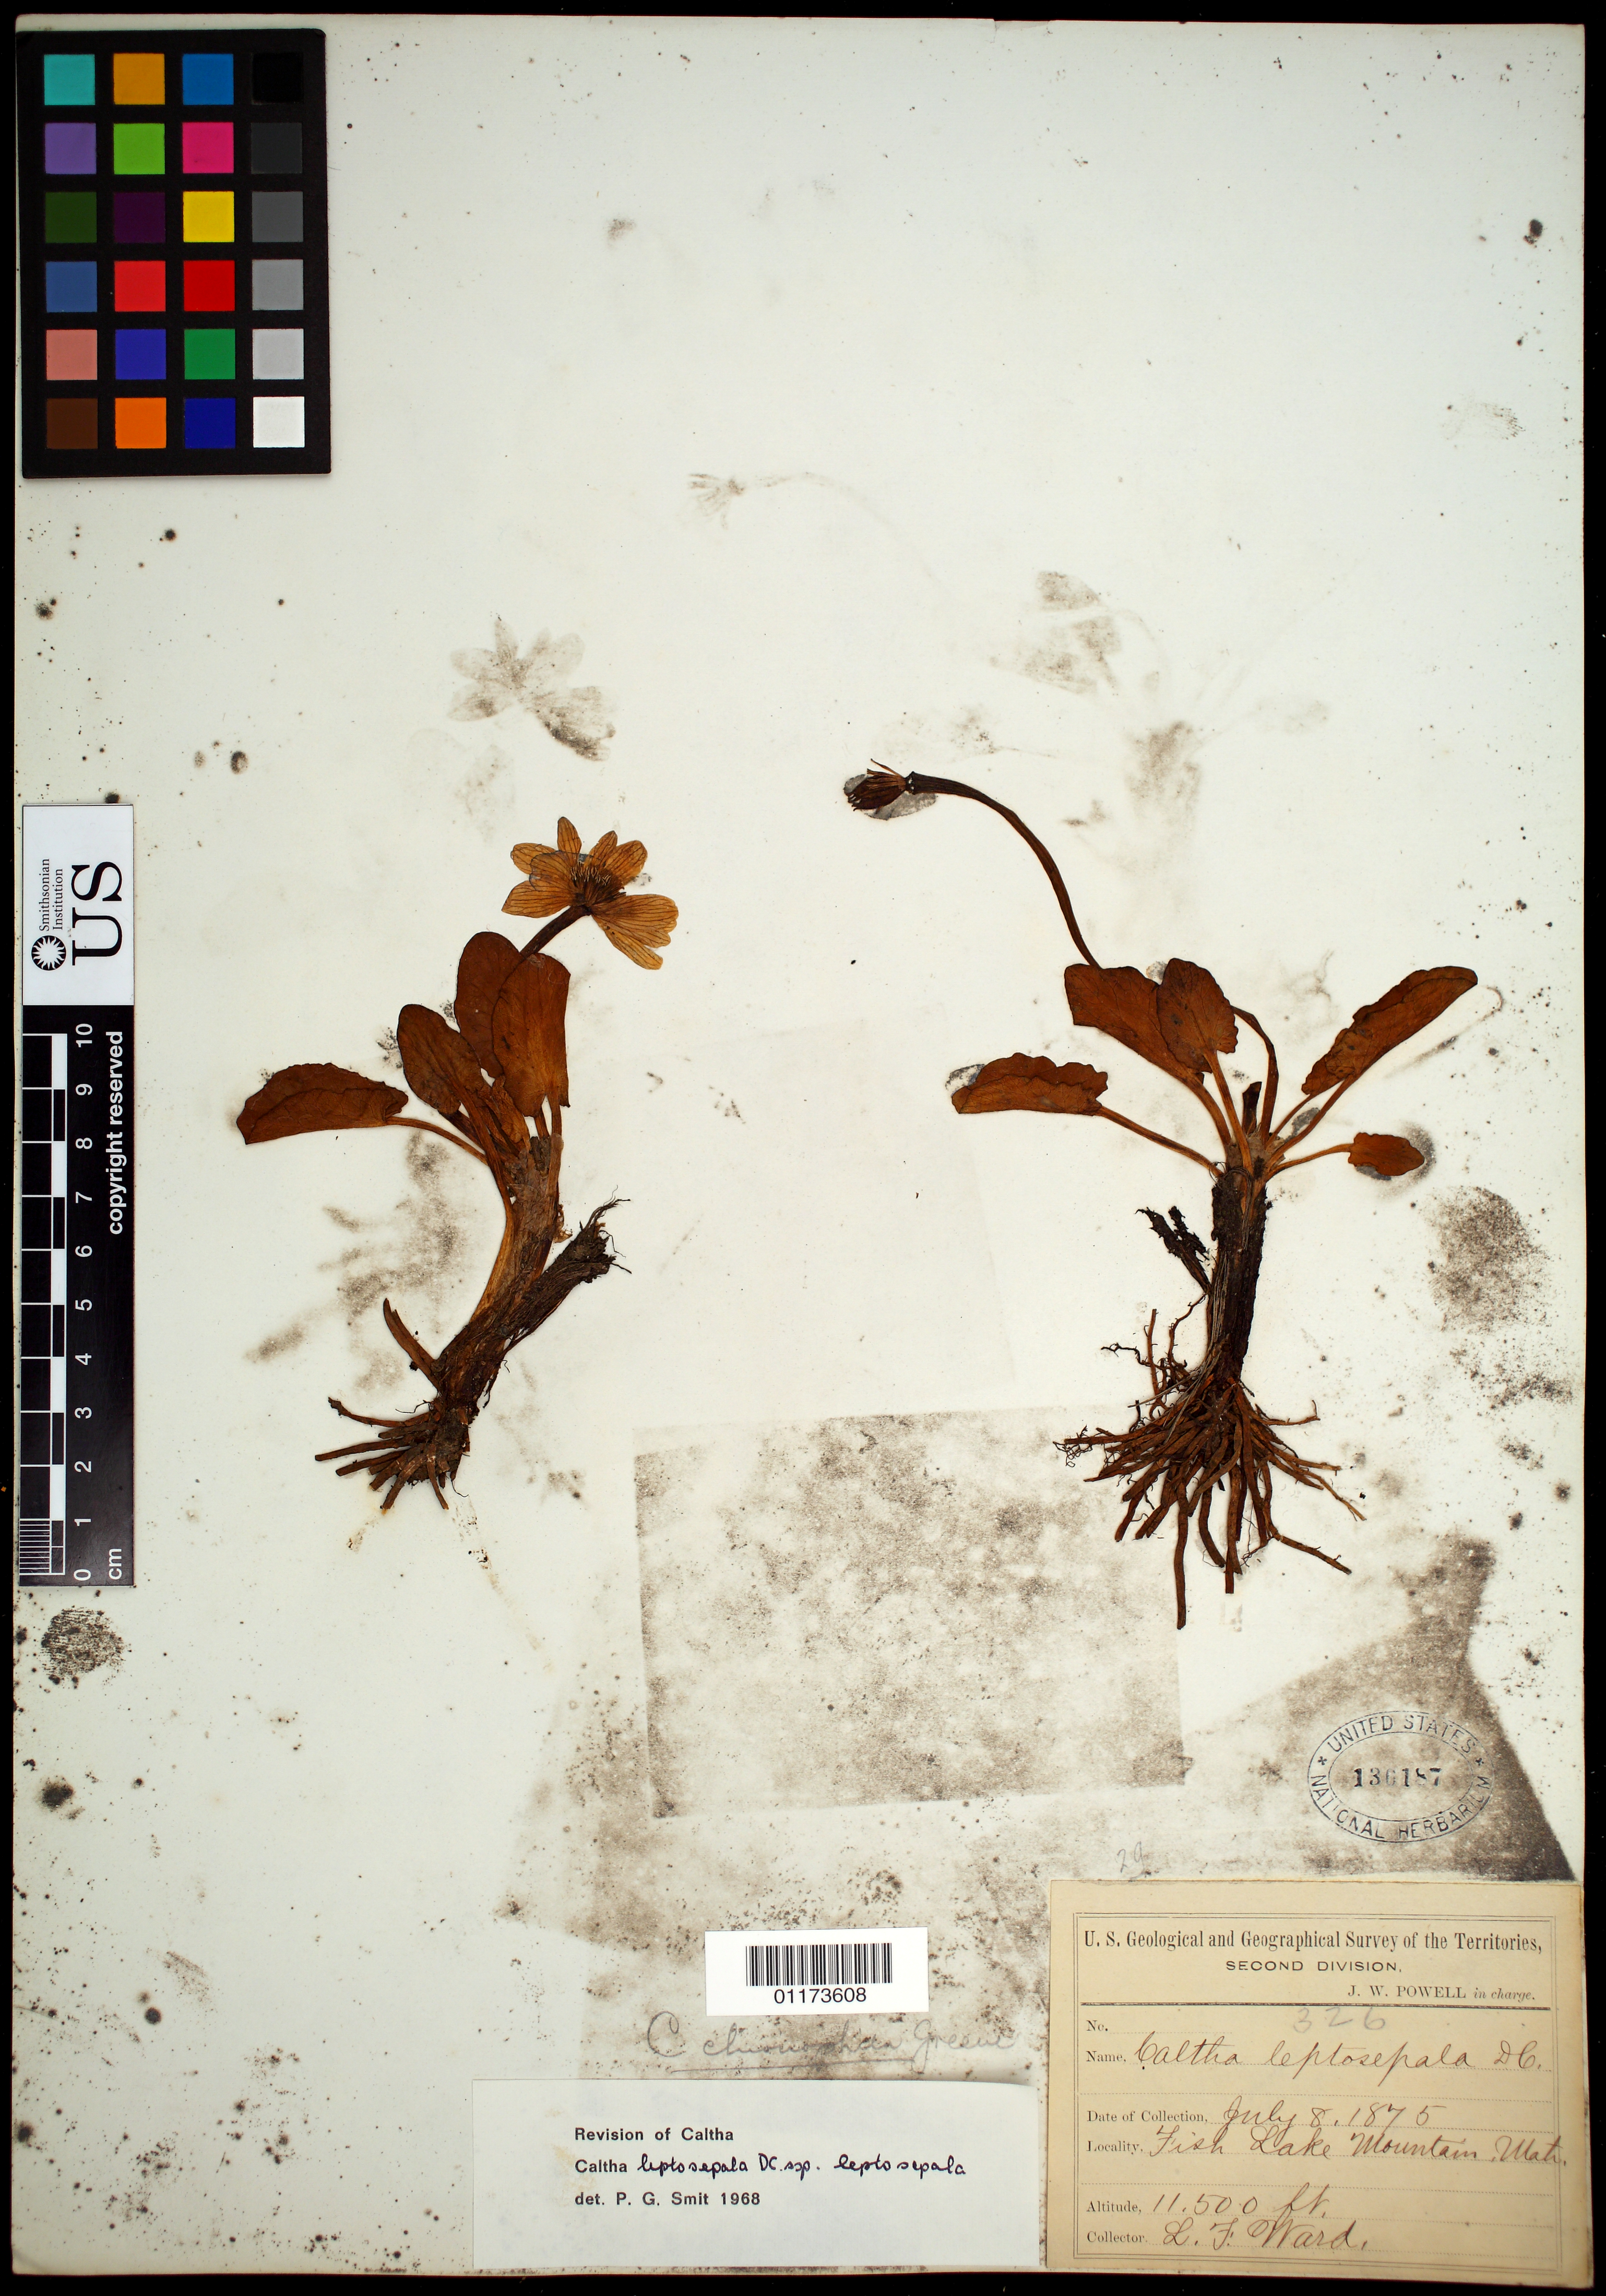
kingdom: Plantae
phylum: Tracheophyta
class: Magnoliopsida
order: Ranunculales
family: Ranunculaceae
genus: Caltha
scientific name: Caltha leptosepala subsp. leptosepala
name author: DC.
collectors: L. F. Ward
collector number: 326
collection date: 1875-07-08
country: United States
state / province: Utah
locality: Fish Lake Mountain.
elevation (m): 3505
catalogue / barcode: US 130187